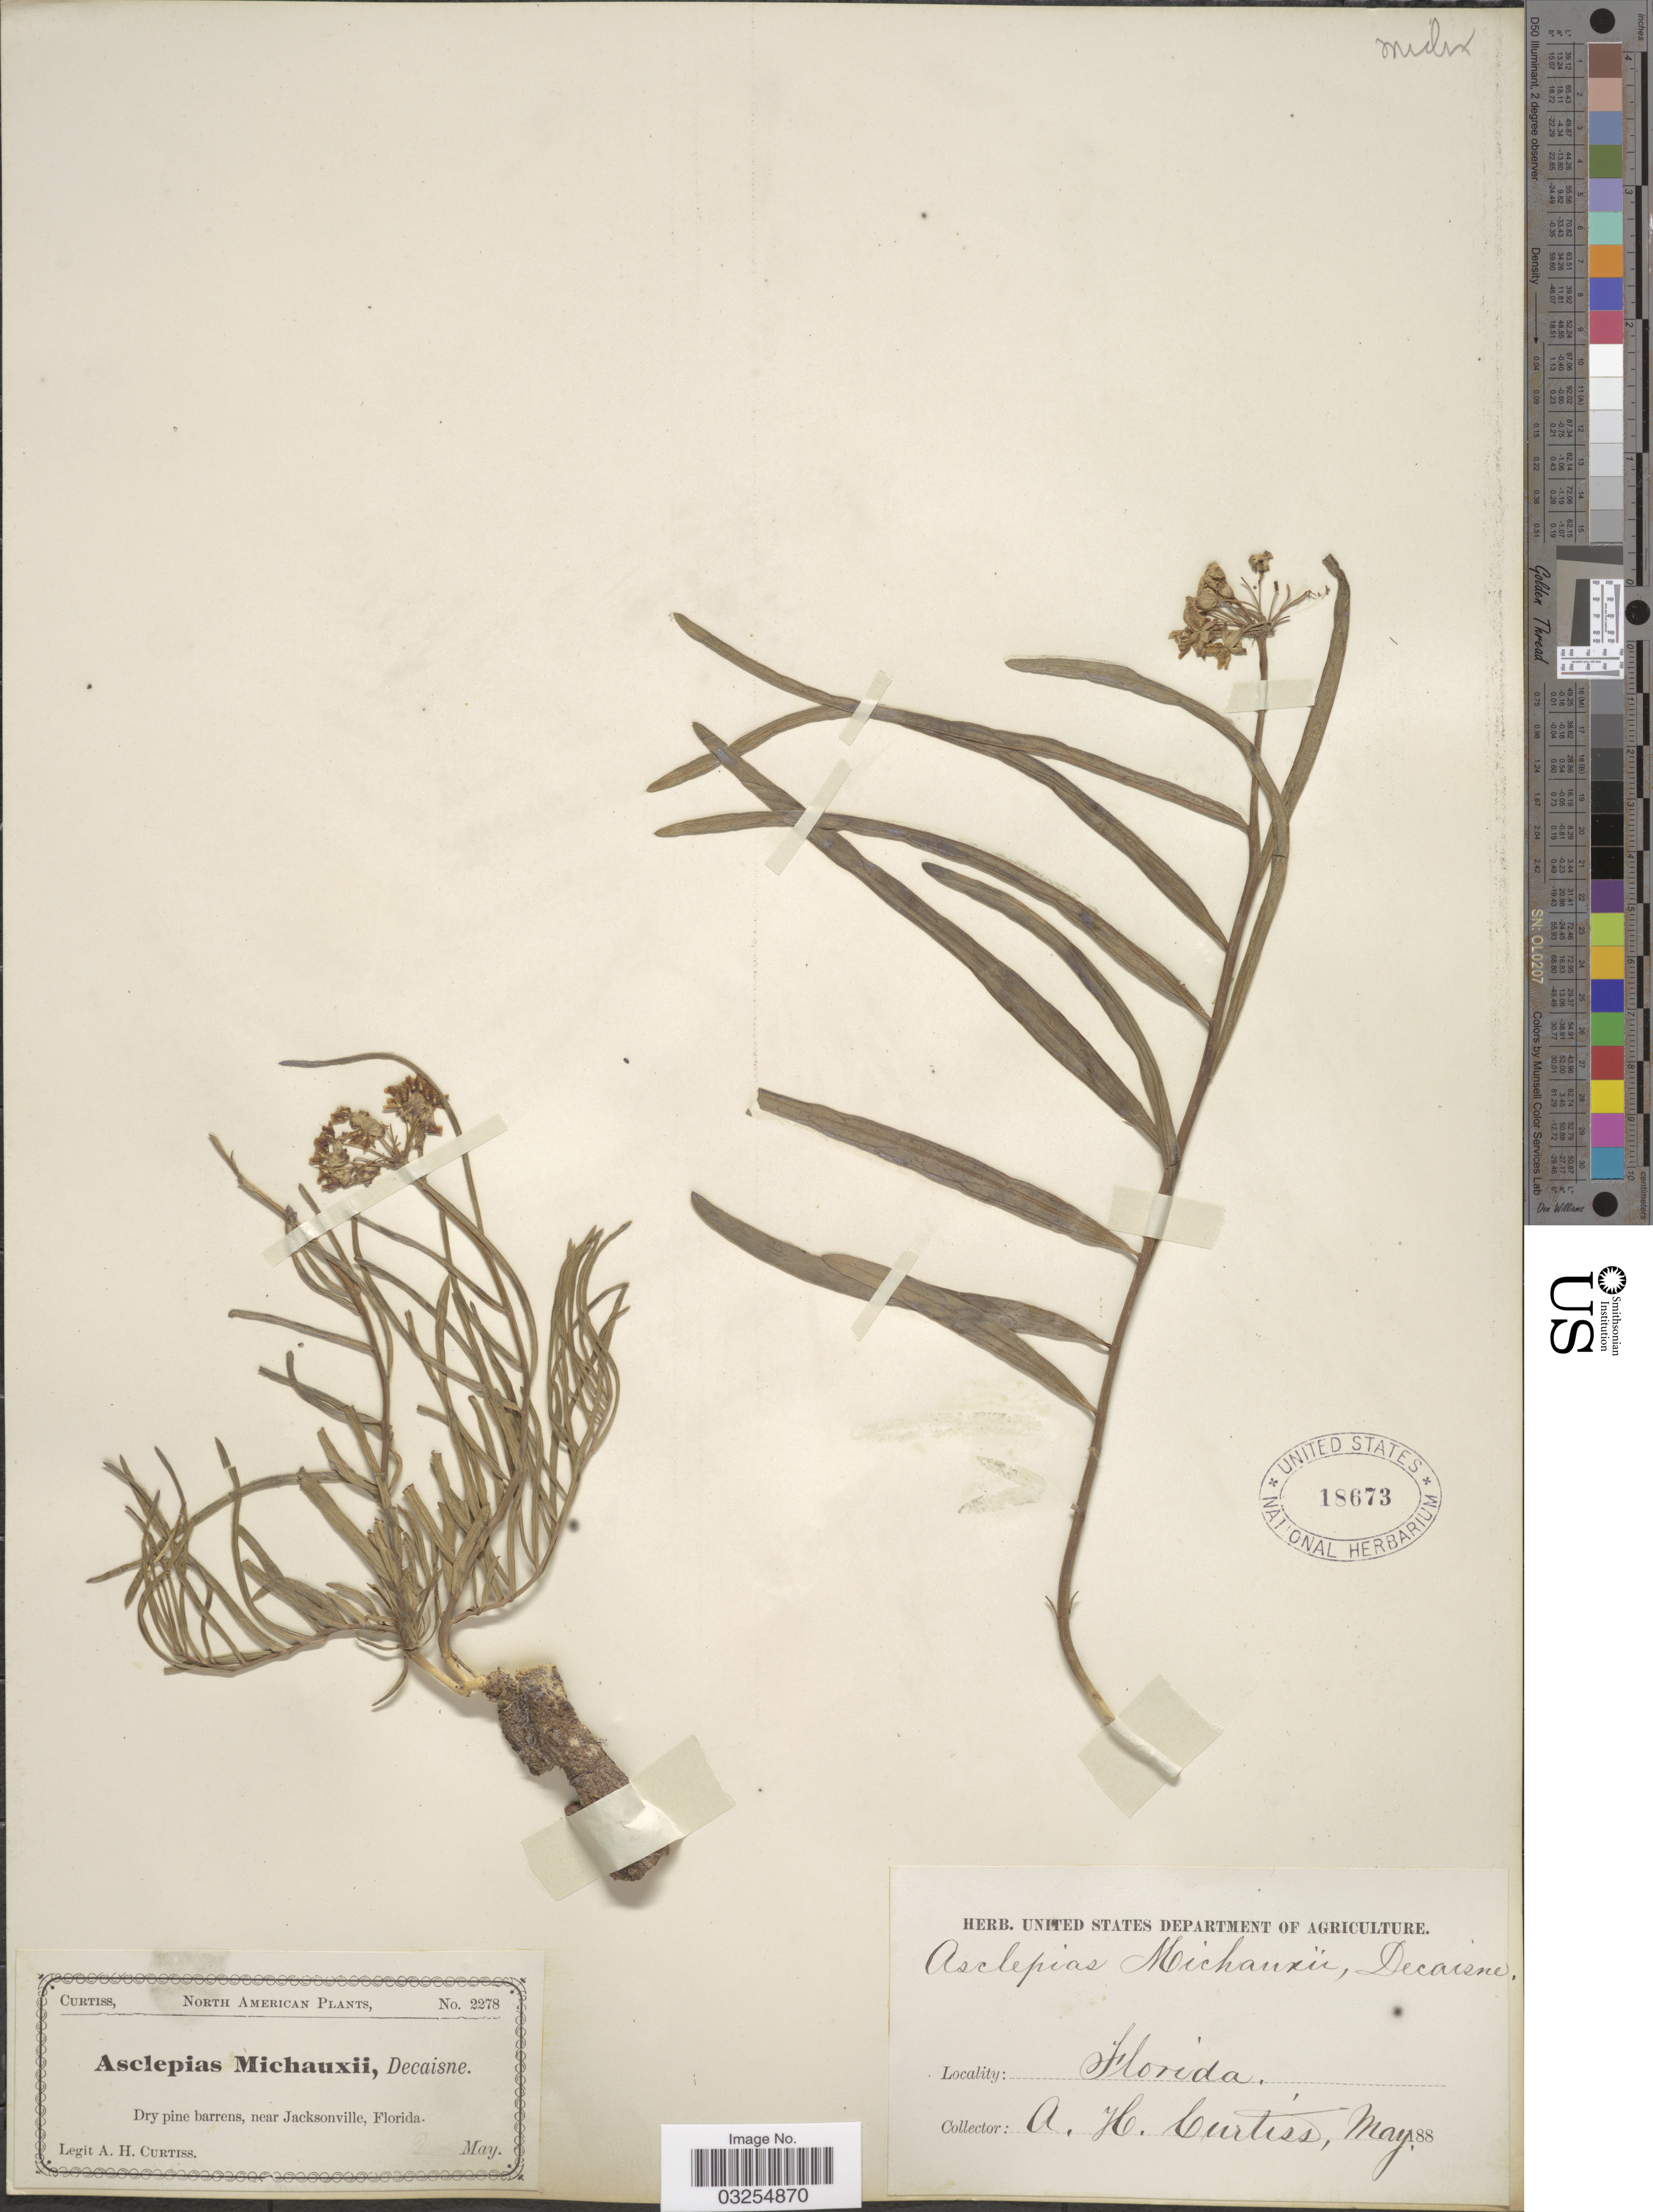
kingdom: Plantae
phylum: Tracheophyta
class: Magnoliopsida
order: Gentianales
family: Apocynaceae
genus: Asclepias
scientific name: Asclepias michauxii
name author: Decne.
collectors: A. H. Curtiss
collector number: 2278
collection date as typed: May 188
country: United States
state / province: Florida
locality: Dry pine barrens, near Jacksonville.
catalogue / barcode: US 18673